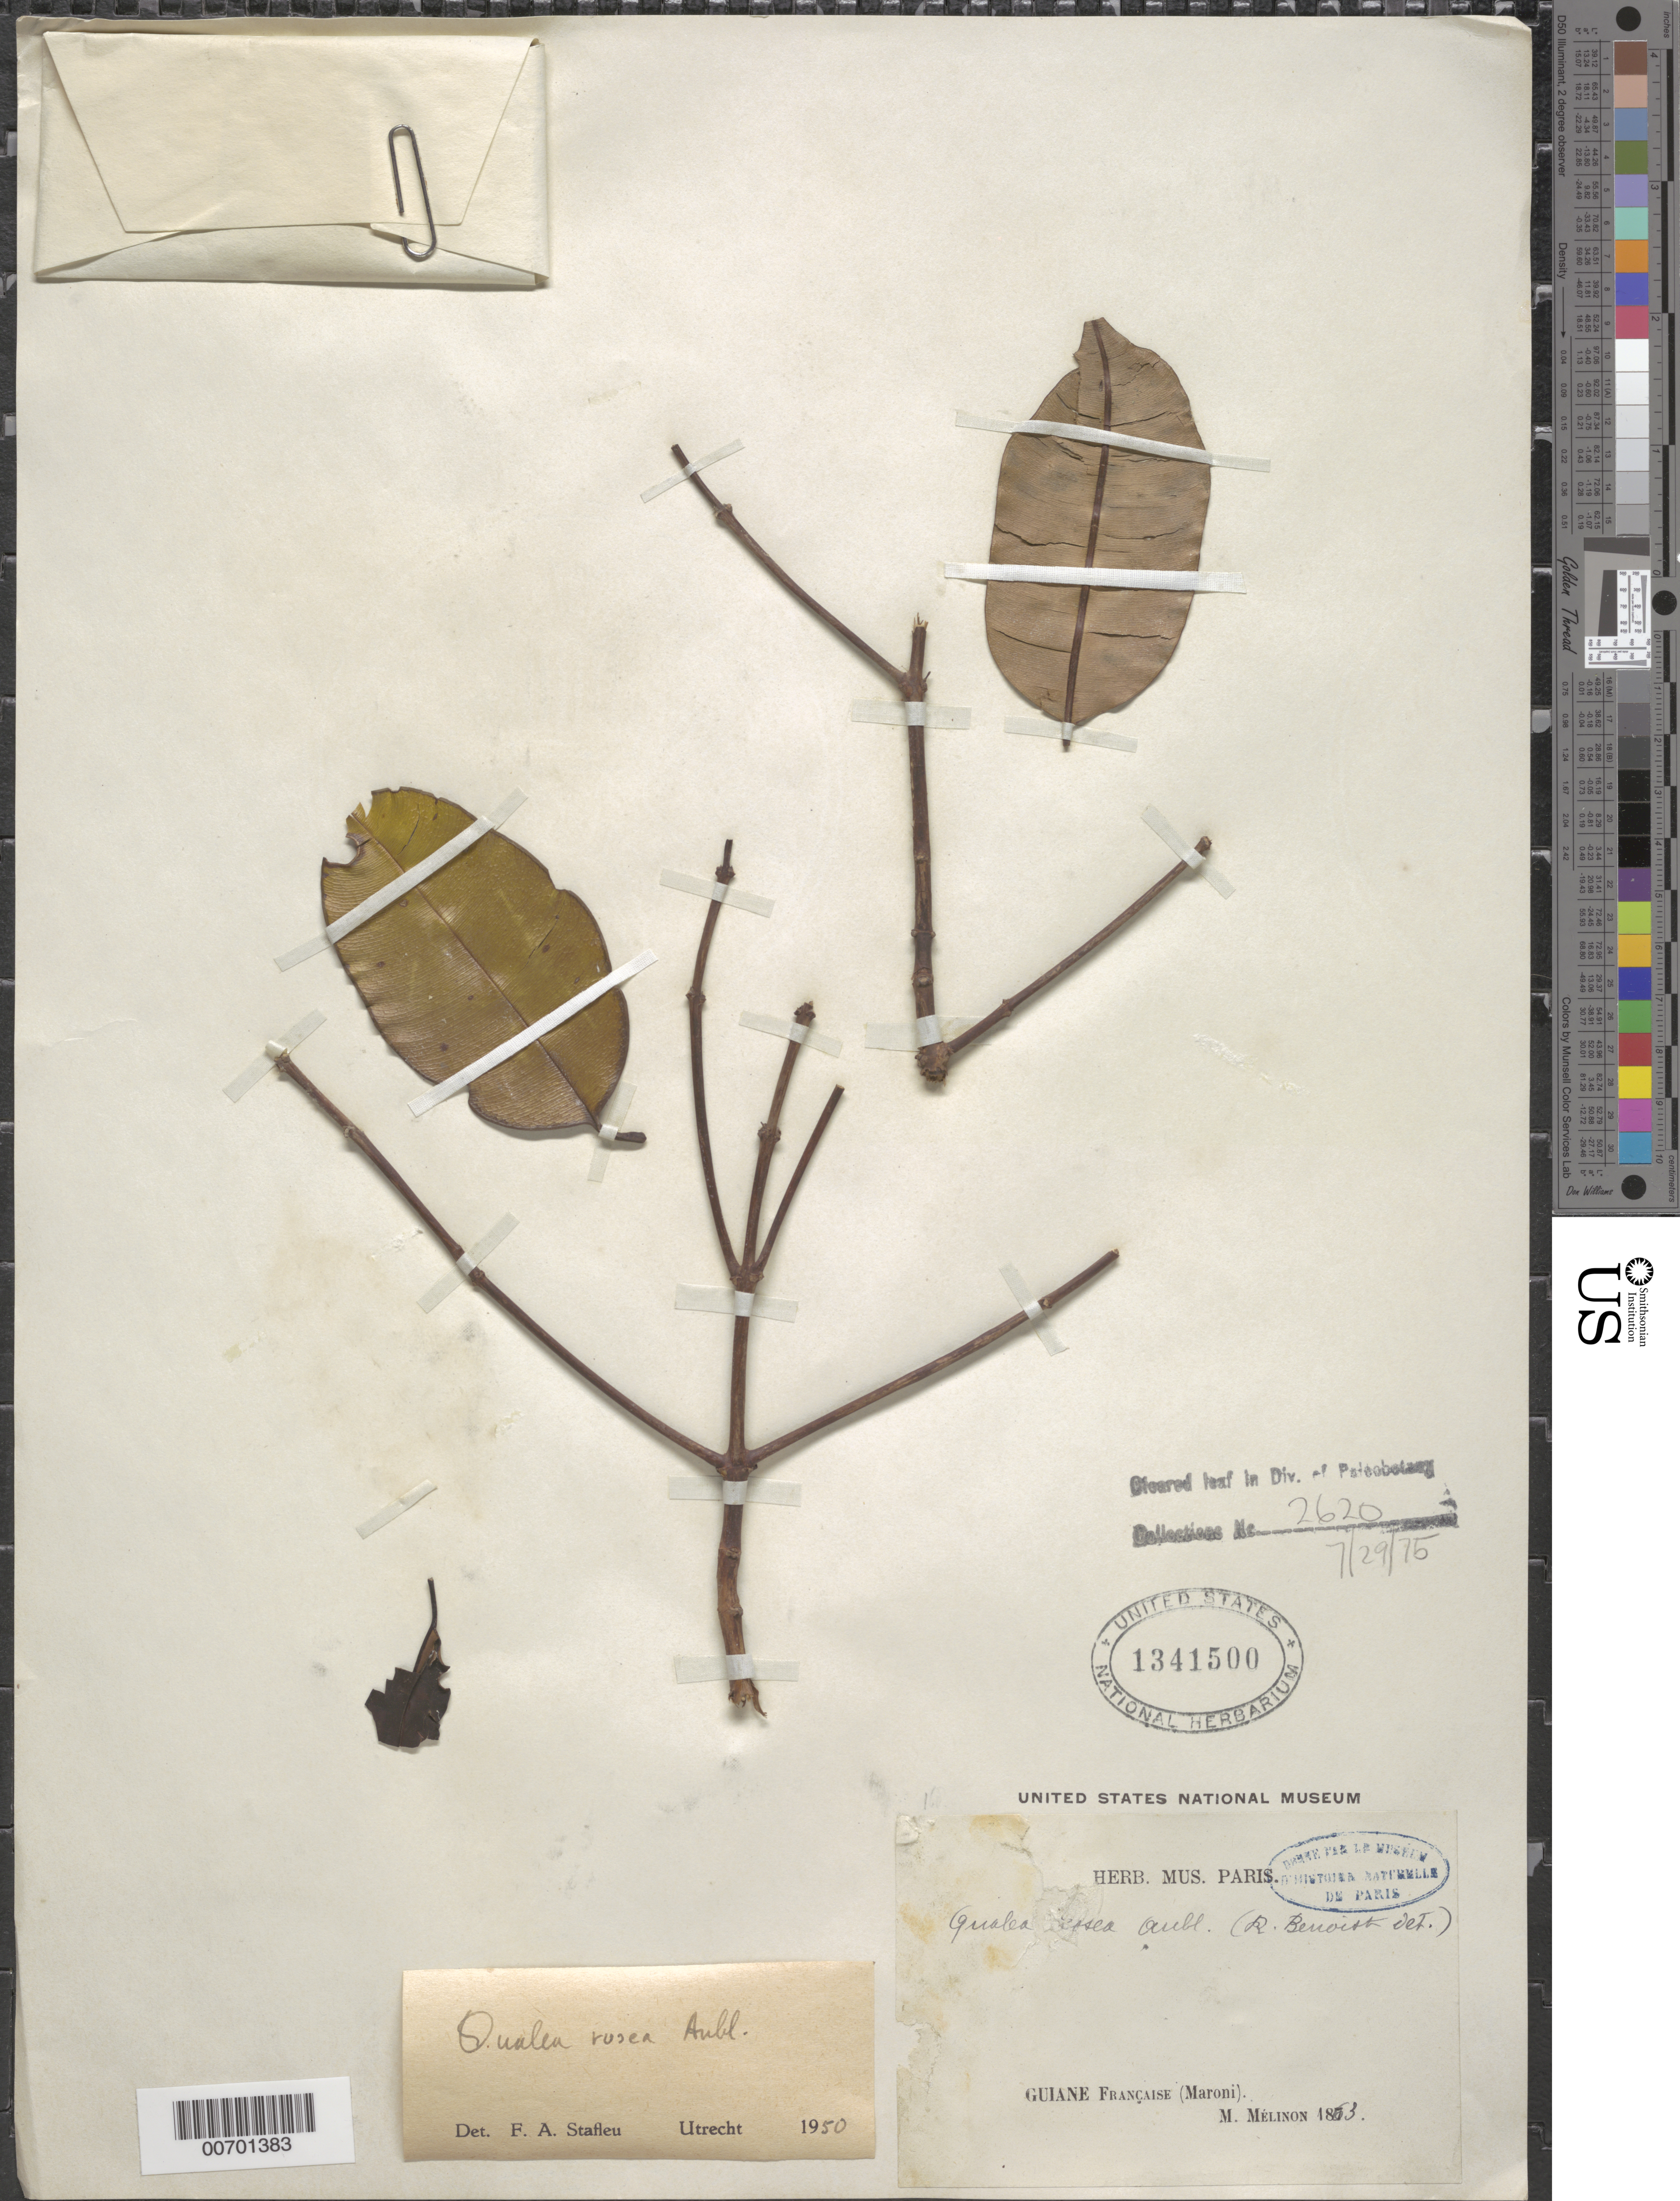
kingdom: Plantae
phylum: Tracheophyta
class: Magnoliopsida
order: Myrtales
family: Vochysiaceae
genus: Qualea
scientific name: Qualea rosea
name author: Aubl.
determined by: Stafleu, F. A.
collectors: E. Mélinon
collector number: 2620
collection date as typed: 1863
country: French Guiana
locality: Maroni R.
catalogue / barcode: US 1341500